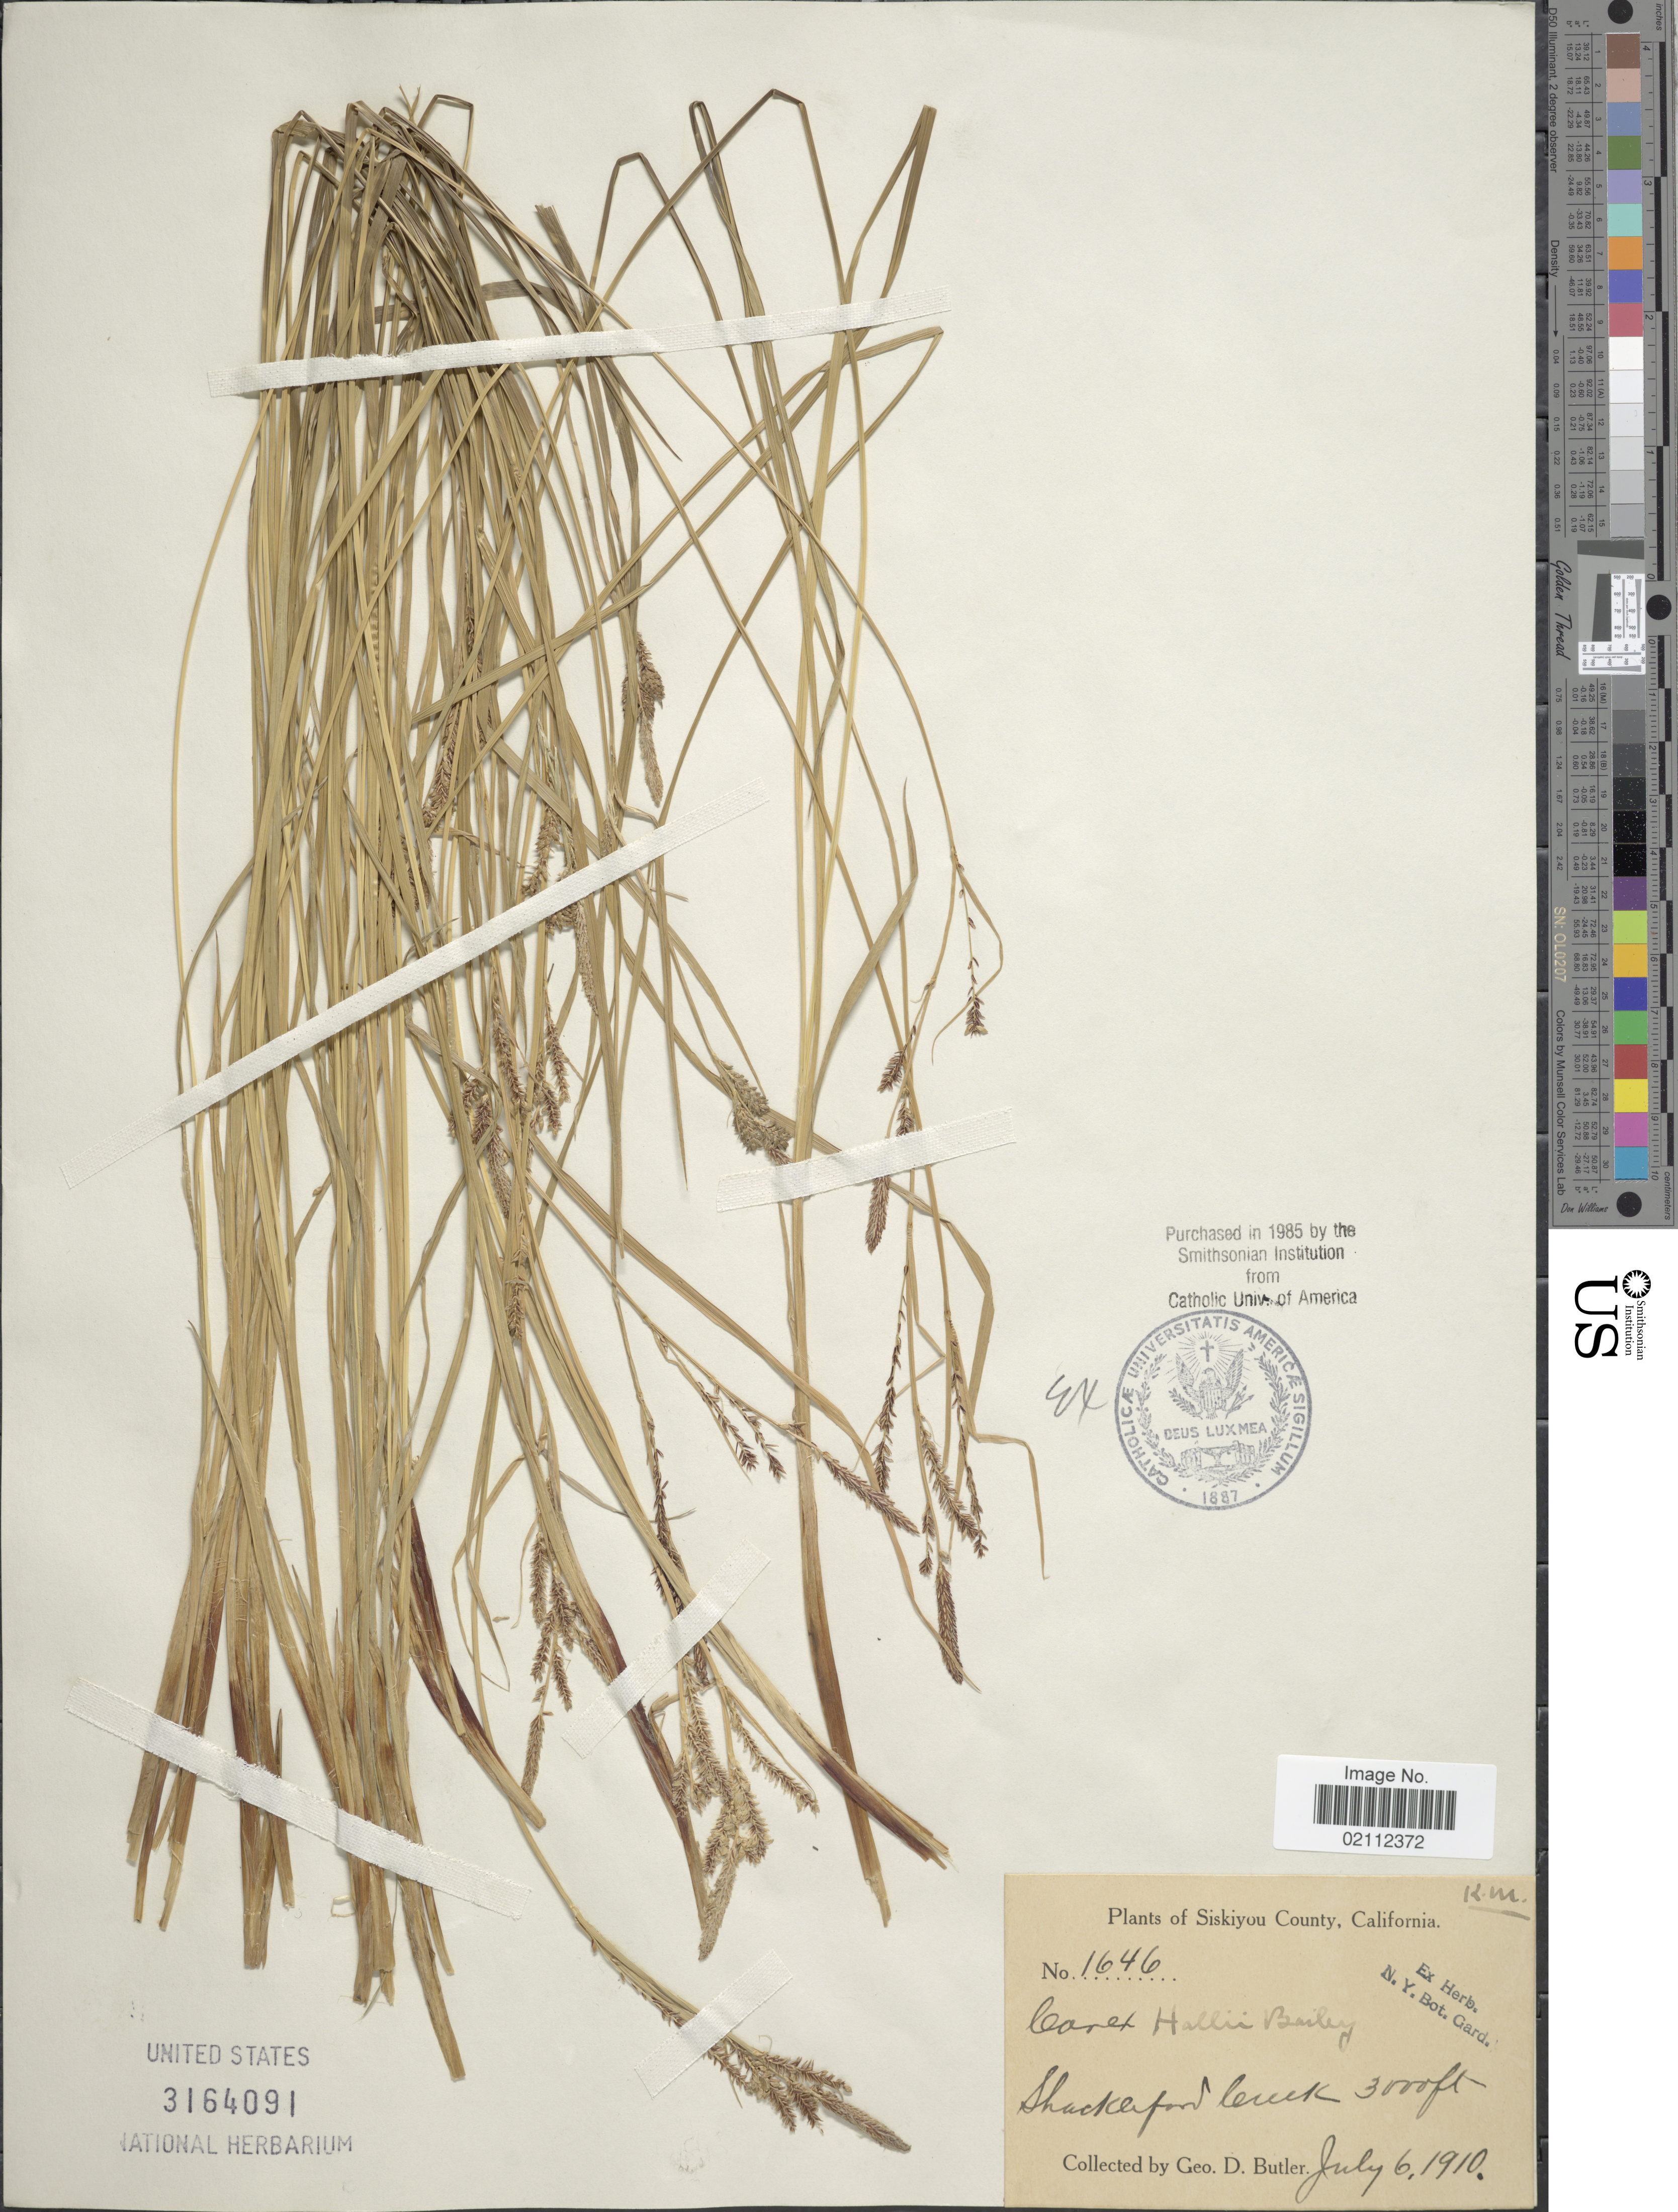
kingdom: Plantae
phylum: Tracheophyta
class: Liliopsida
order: Poales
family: Cyperaceae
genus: Carex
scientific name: Carex hallii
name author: Olney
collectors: G. D. Butler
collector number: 1646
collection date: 1910-07-06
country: United States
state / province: California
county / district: Siskiyou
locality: Siskiyou County. Shackleford Creek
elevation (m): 914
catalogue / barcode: US 3164091